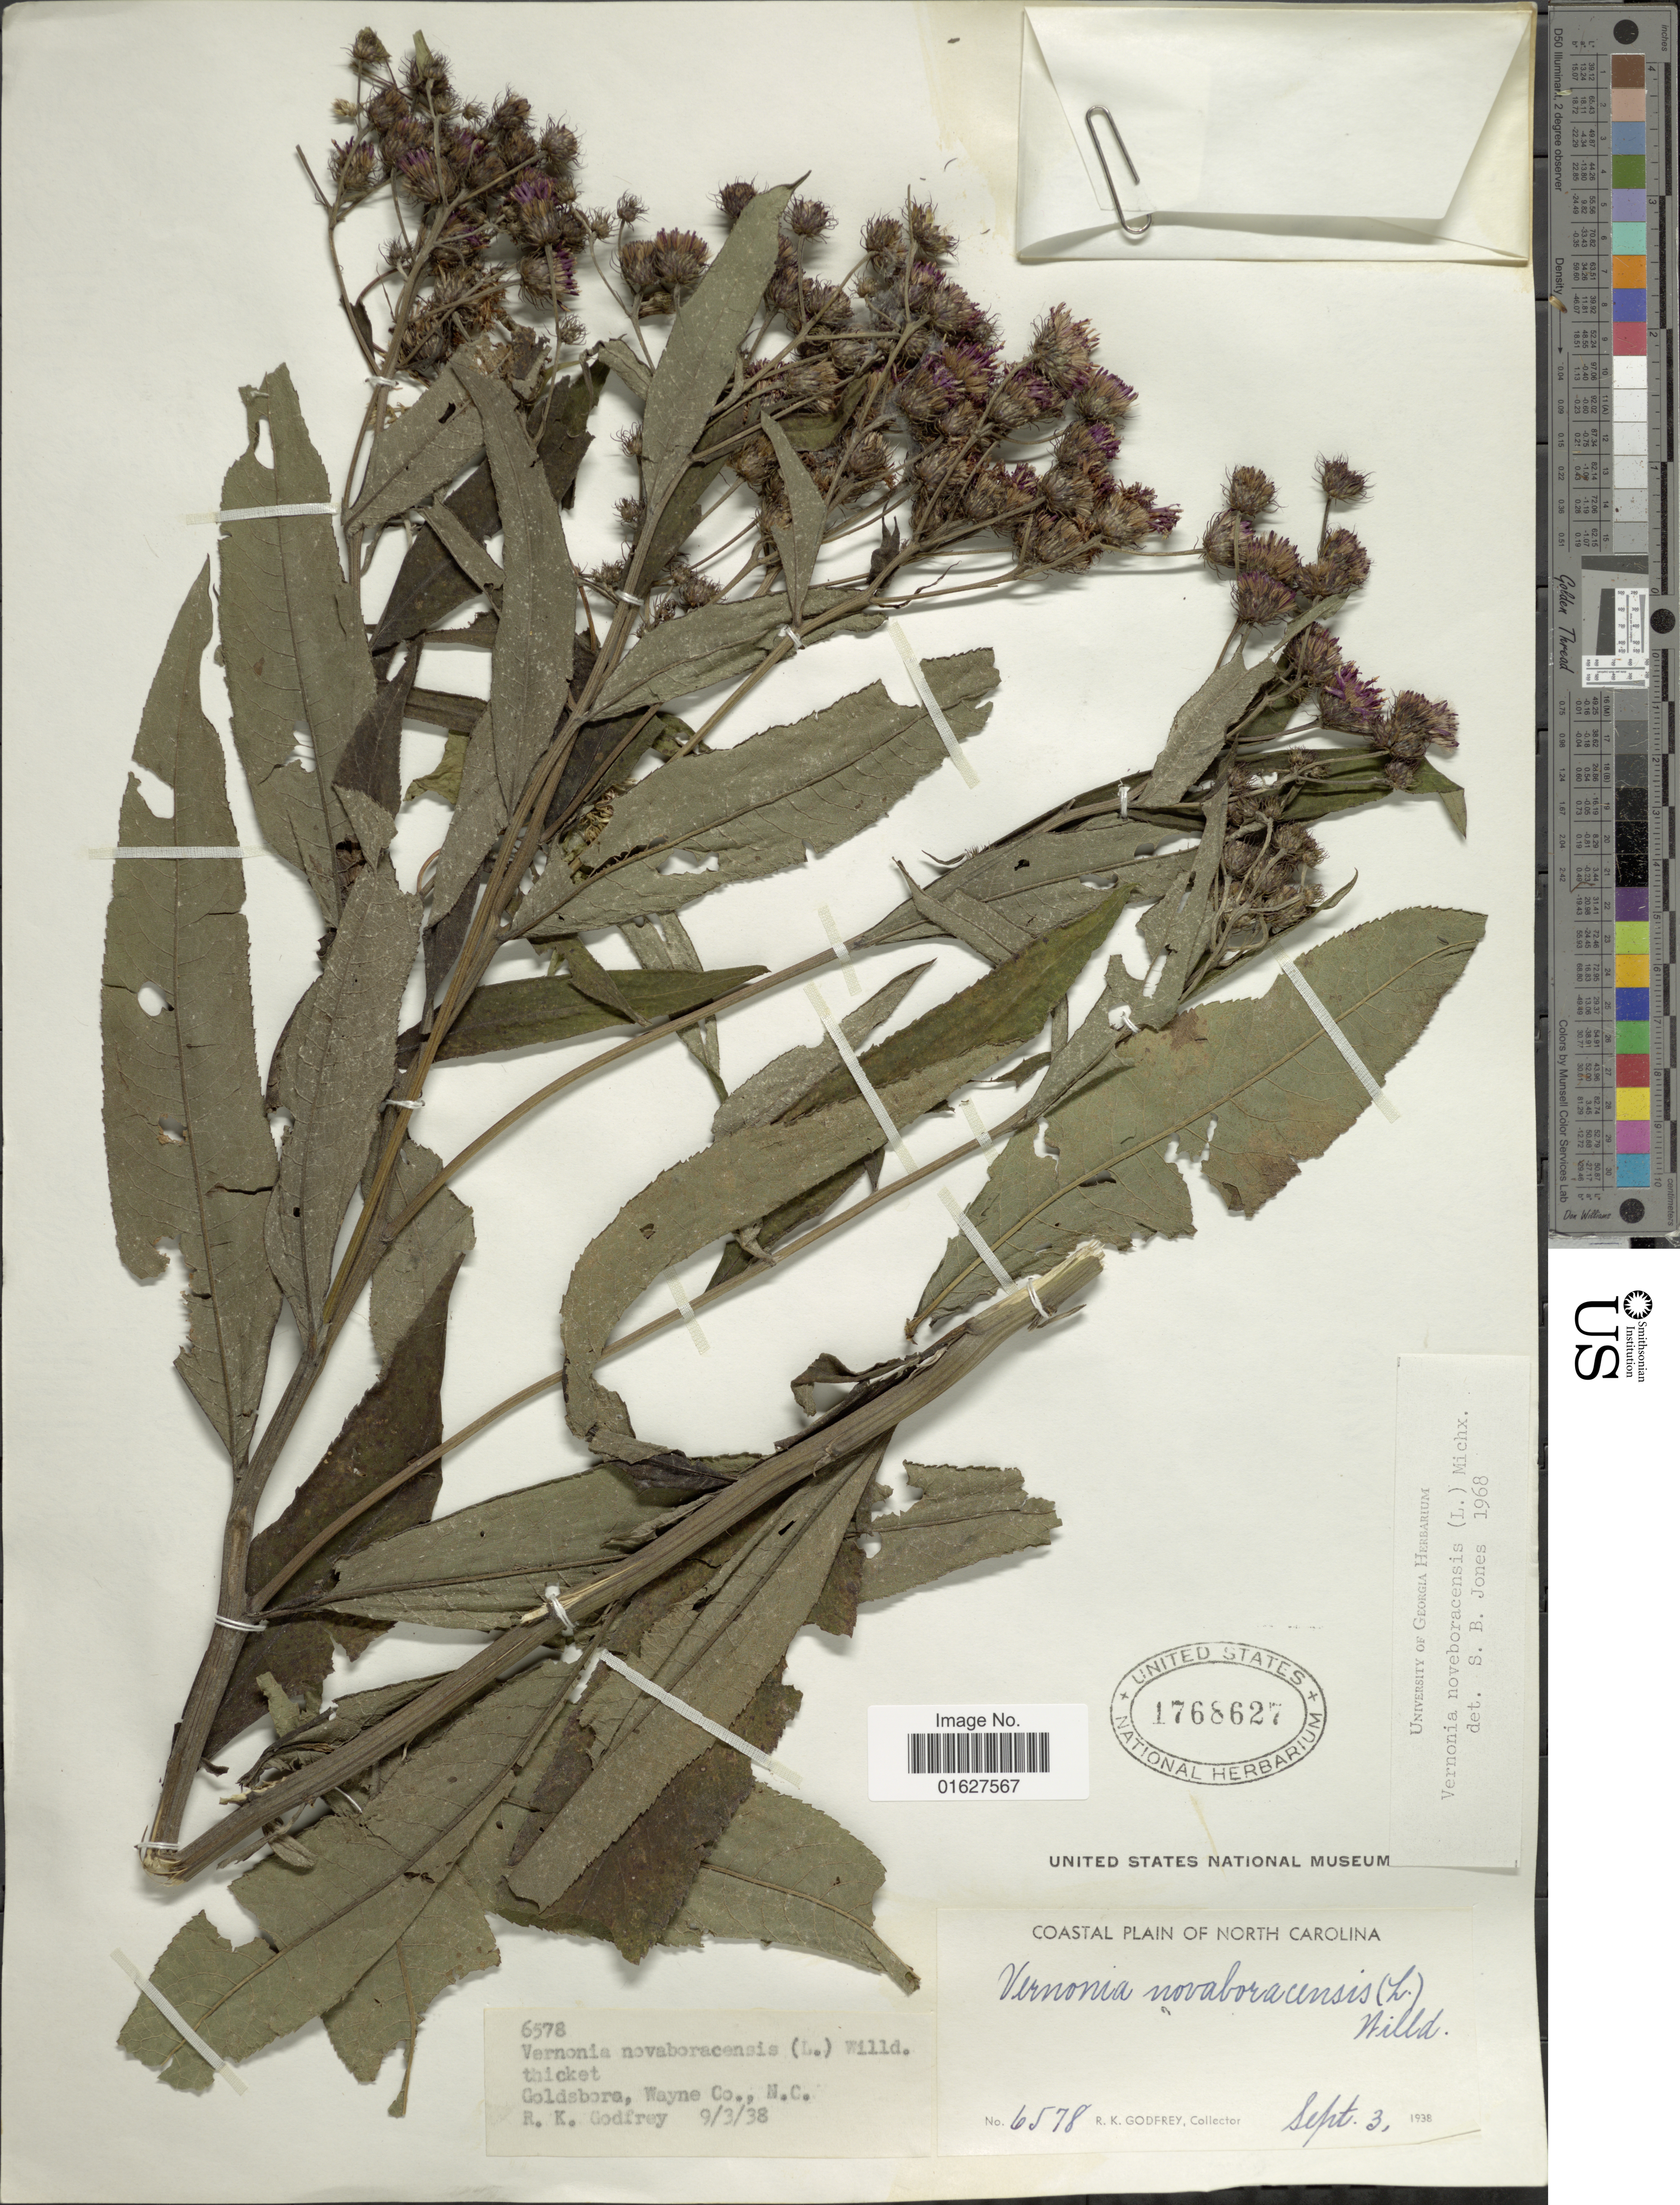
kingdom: Plantae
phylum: Tracheophyta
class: Magnoliopsida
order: Asterales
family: Asteraceae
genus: Vernonia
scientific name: Vernonia noveboracensis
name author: (L.) Michx.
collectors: R. K. Godfrey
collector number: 6578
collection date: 1938-09-03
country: United States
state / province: North Carolina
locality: North Carolina.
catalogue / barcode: US 1768627